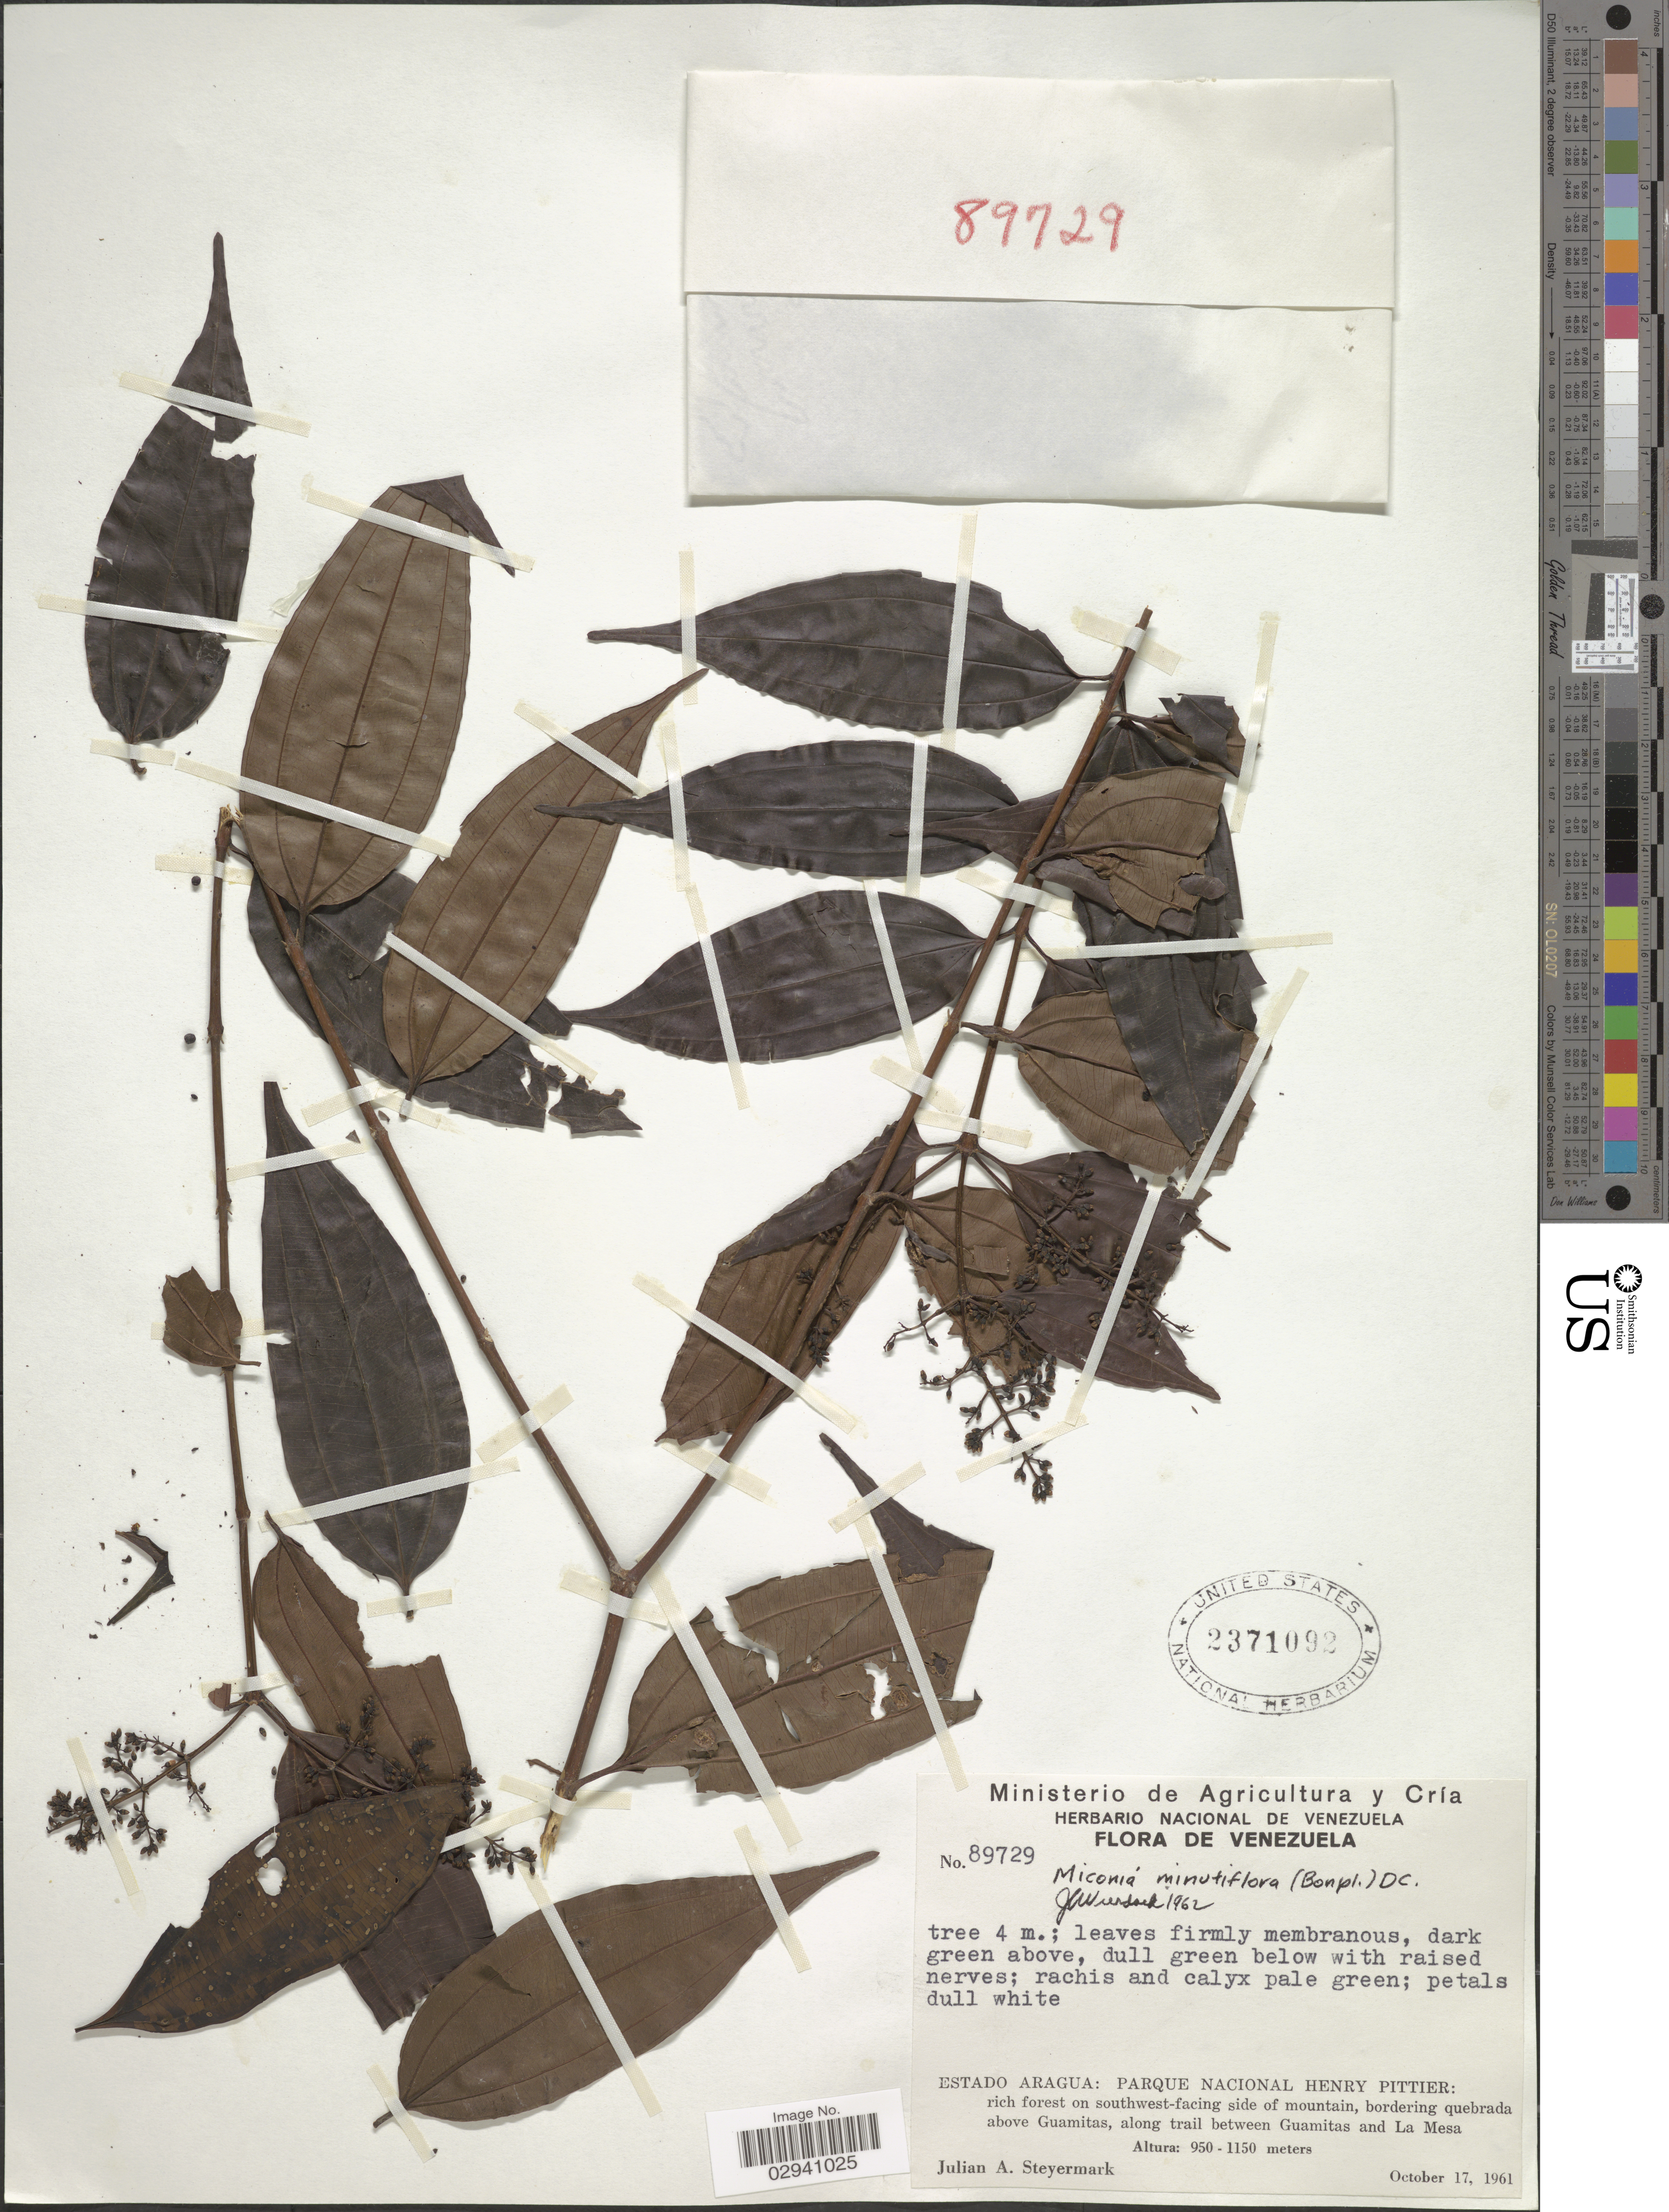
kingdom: Plantae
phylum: Tracheophyta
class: Magnoliopsida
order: Myrtales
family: Melastomataceae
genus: Miconia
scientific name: Miconia minutiflora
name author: (Bonpl.) DC.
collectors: J. Steyermark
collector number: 89729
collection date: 1961-10-17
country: Venezuela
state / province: Aragua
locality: Estado Aragua: Parque Nacional Henry Pittier: rich forest on southwest-facing side of mountain, bordering quebrada above Guamitas, along trail between Guamitas and La Mesa.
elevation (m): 950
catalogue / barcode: US 2371092